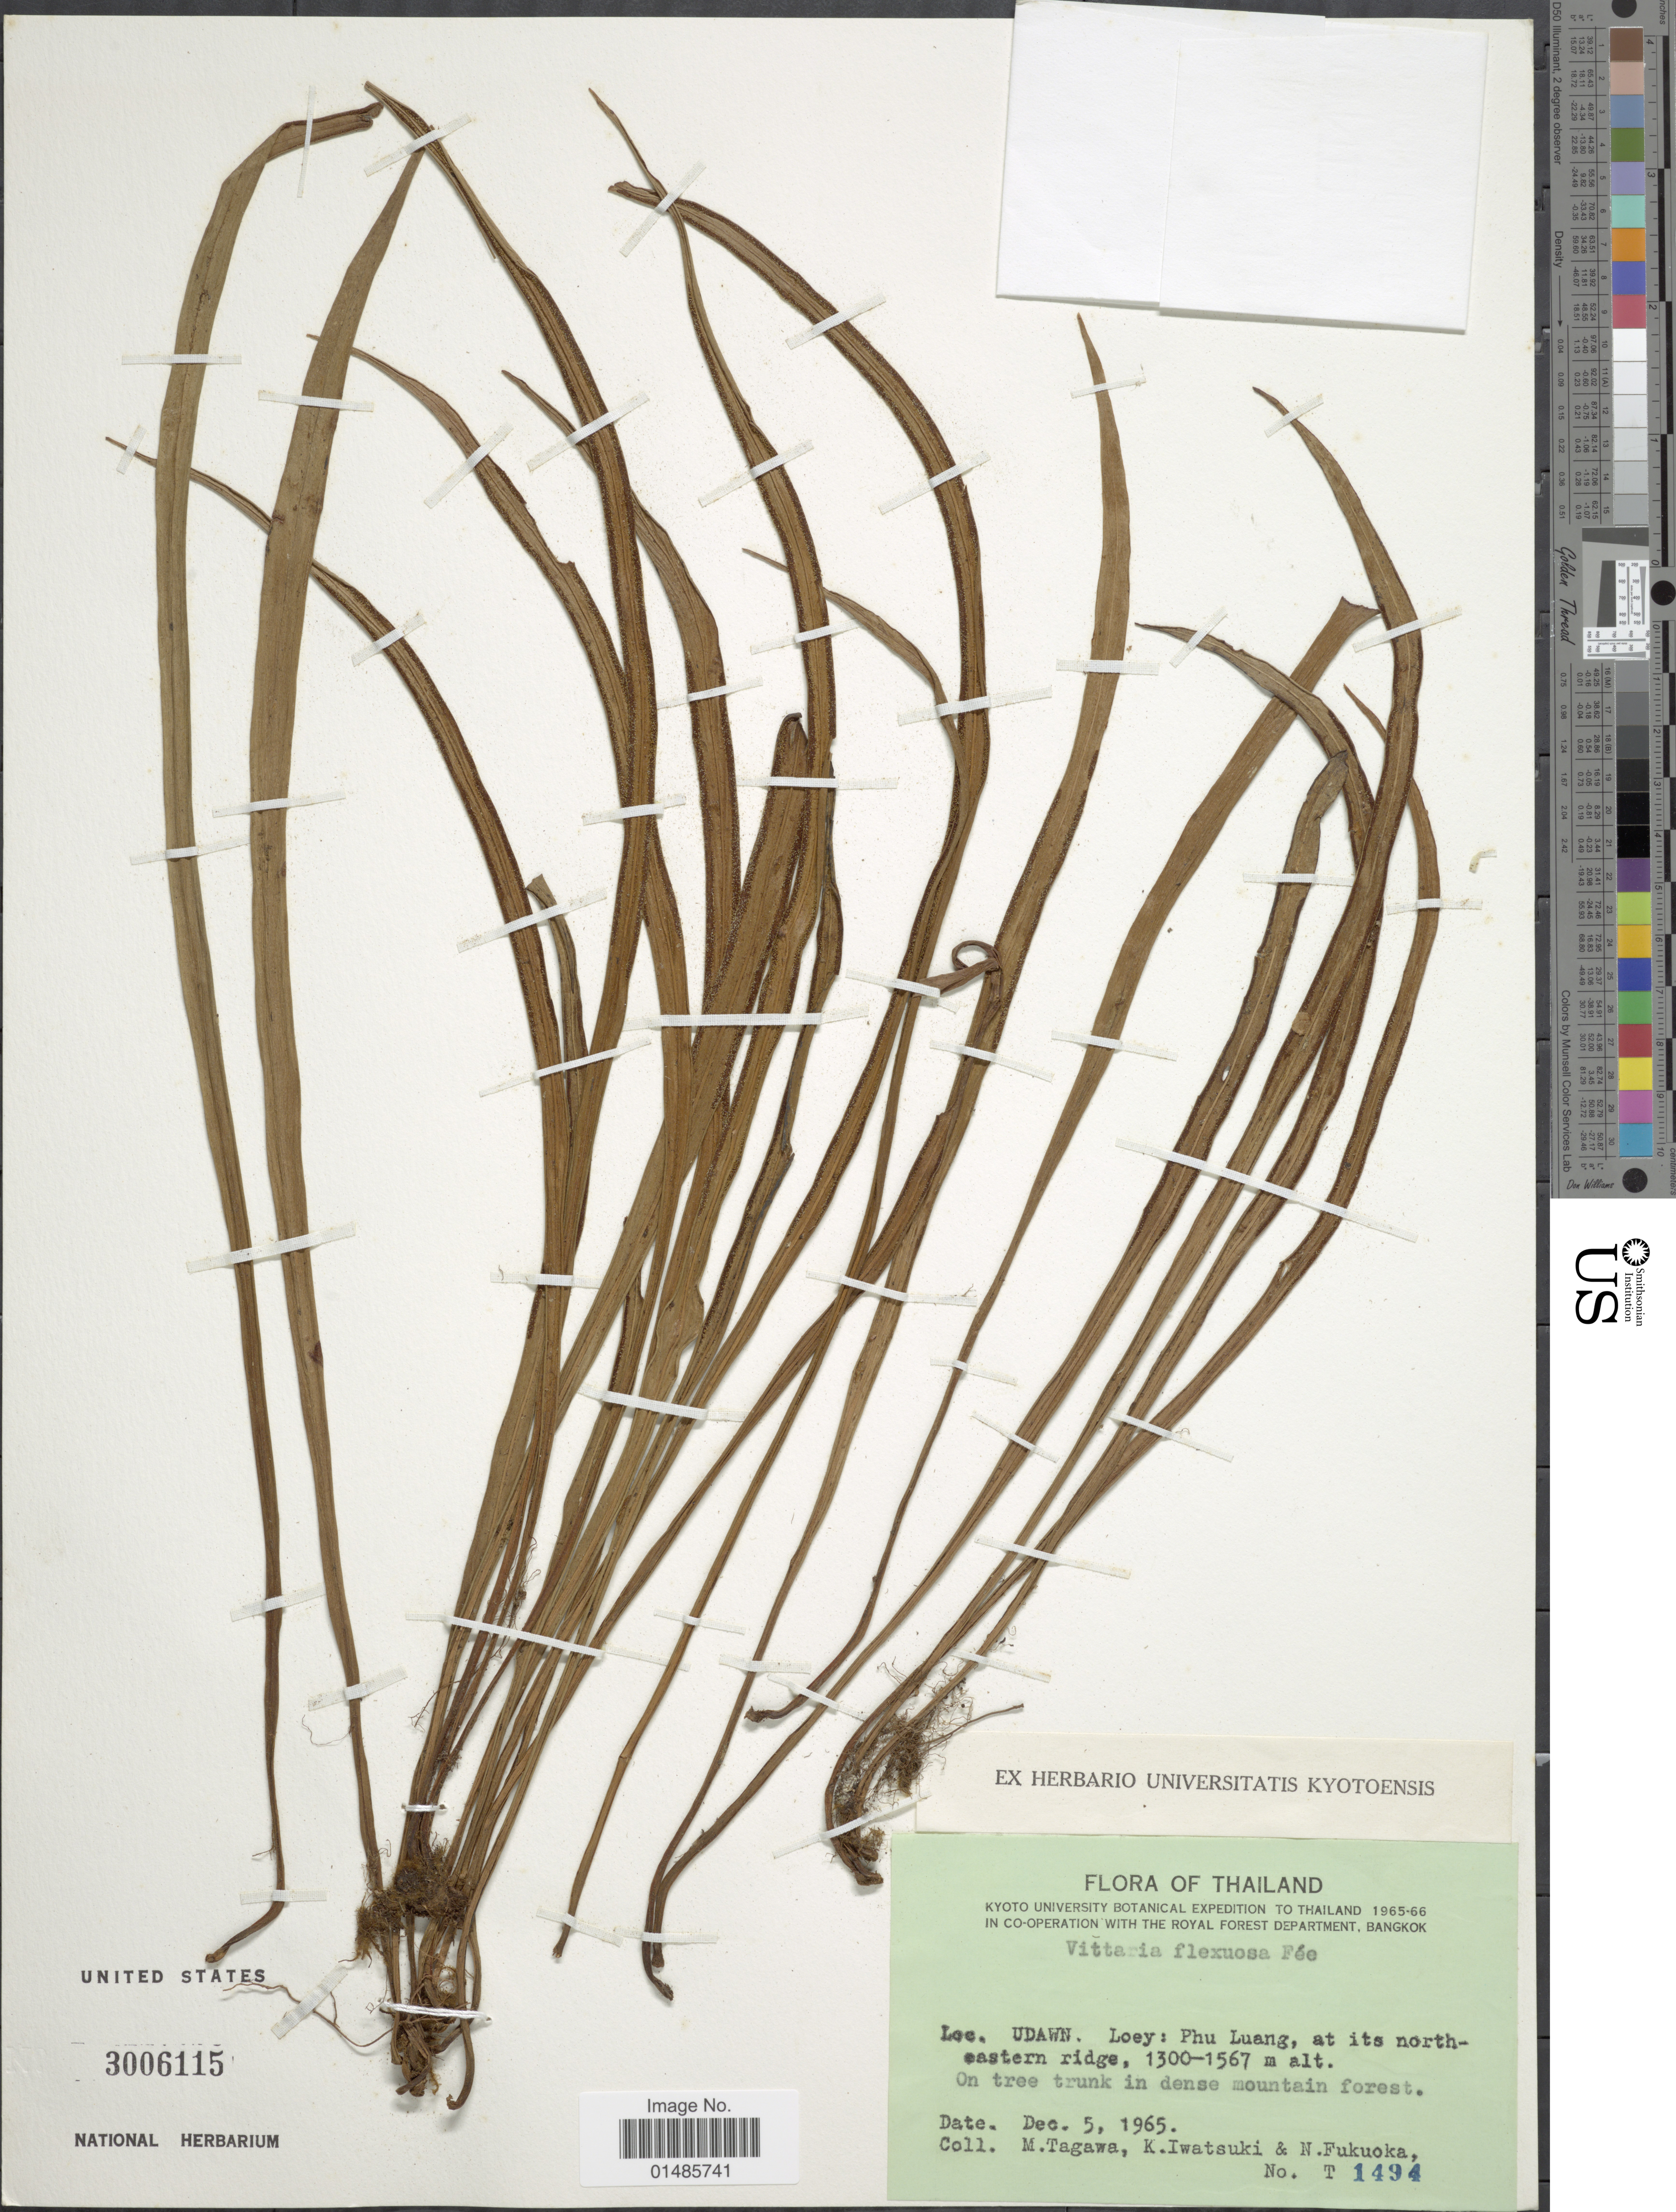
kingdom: Plantae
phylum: Tracheophyta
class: Polypodiopsida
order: Polypodiales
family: Pteridaceae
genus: Haplopteris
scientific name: Haplopteris flexuosa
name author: (Fée) E.H. Crane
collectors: M. Tagawa, K. Iwatsuki & N. Fukuoka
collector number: T 1494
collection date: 1965-12-05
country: Thailand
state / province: Loei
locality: Udawn. Loey: Phu Luang, at its north-eastern ridge.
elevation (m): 1300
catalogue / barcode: US 3006115